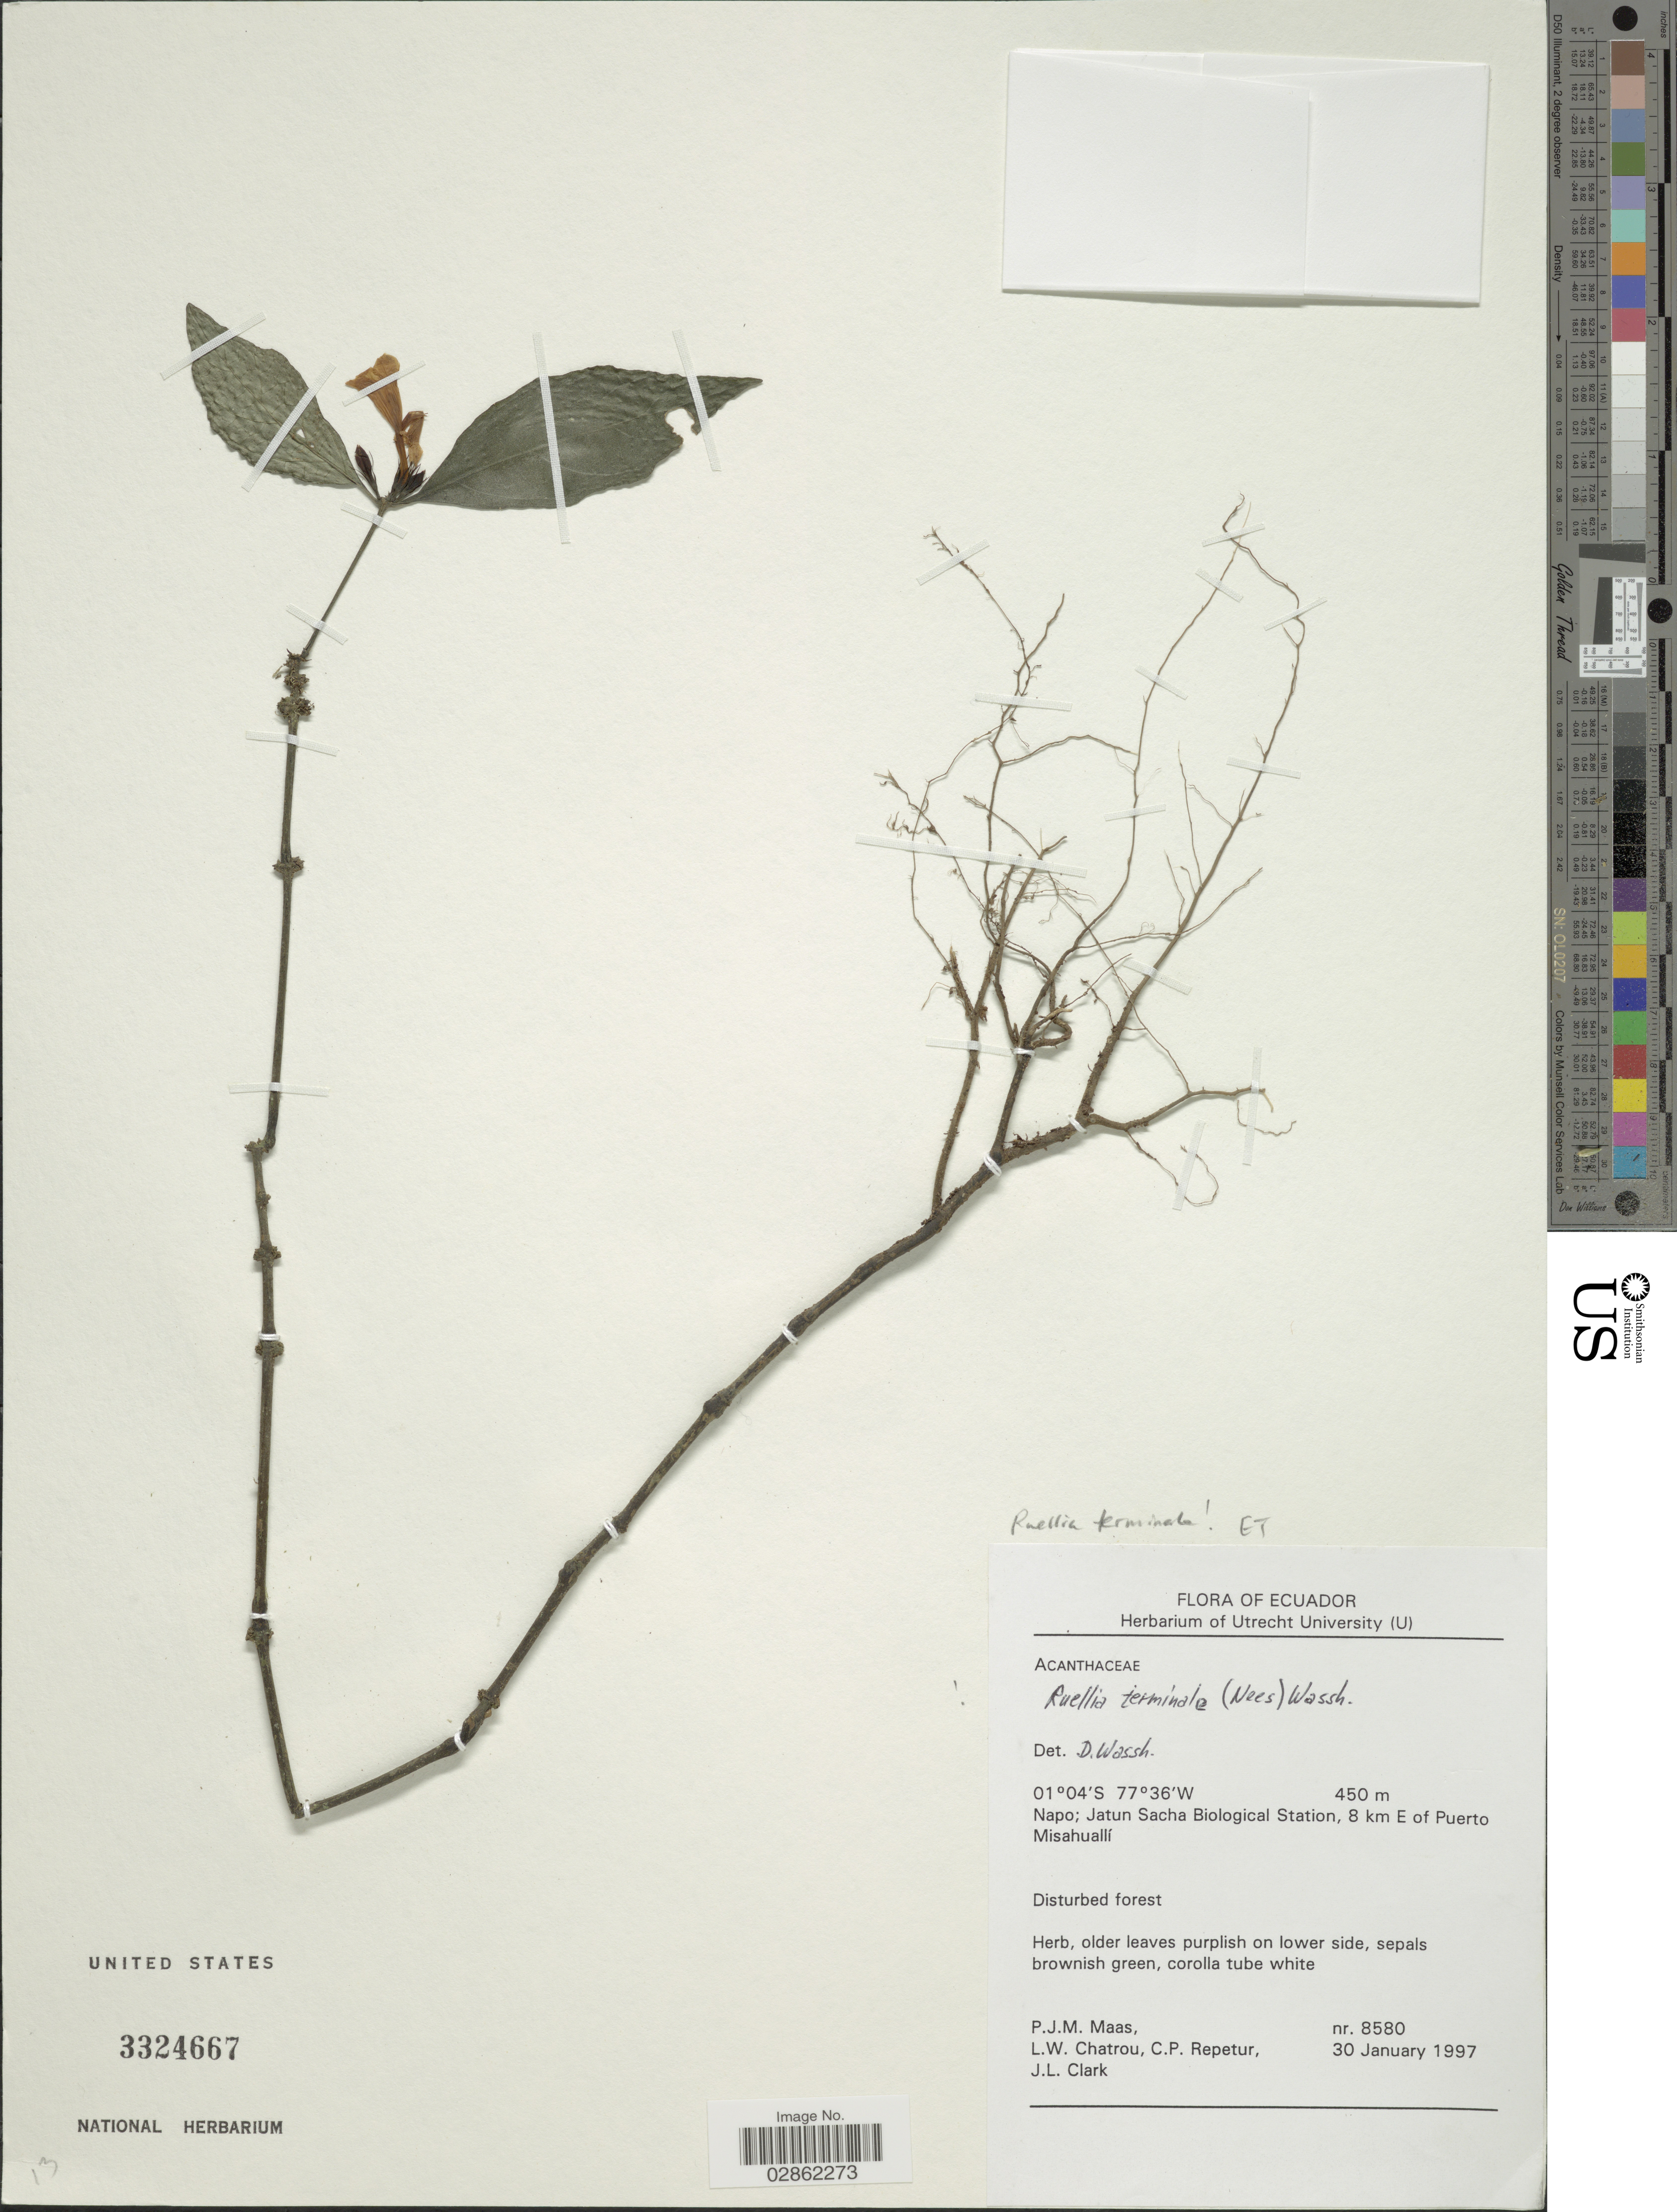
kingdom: Plantae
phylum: Tracheophyta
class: Magnoliopsida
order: Lamiales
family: Acanthaceae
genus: Ruellia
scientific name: Ruellia terminalis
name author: (Nees) Wassh.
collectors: P. Maas, L. W. Chatrou, C. Repetur & J. L. Clark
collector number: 8580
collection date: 1997-01-30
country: Ecuador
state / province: Napo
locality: Jatun Sacha Biological Station, 8 km E of Puerto Misahuallí.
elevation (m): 450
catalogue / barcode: US 3324667